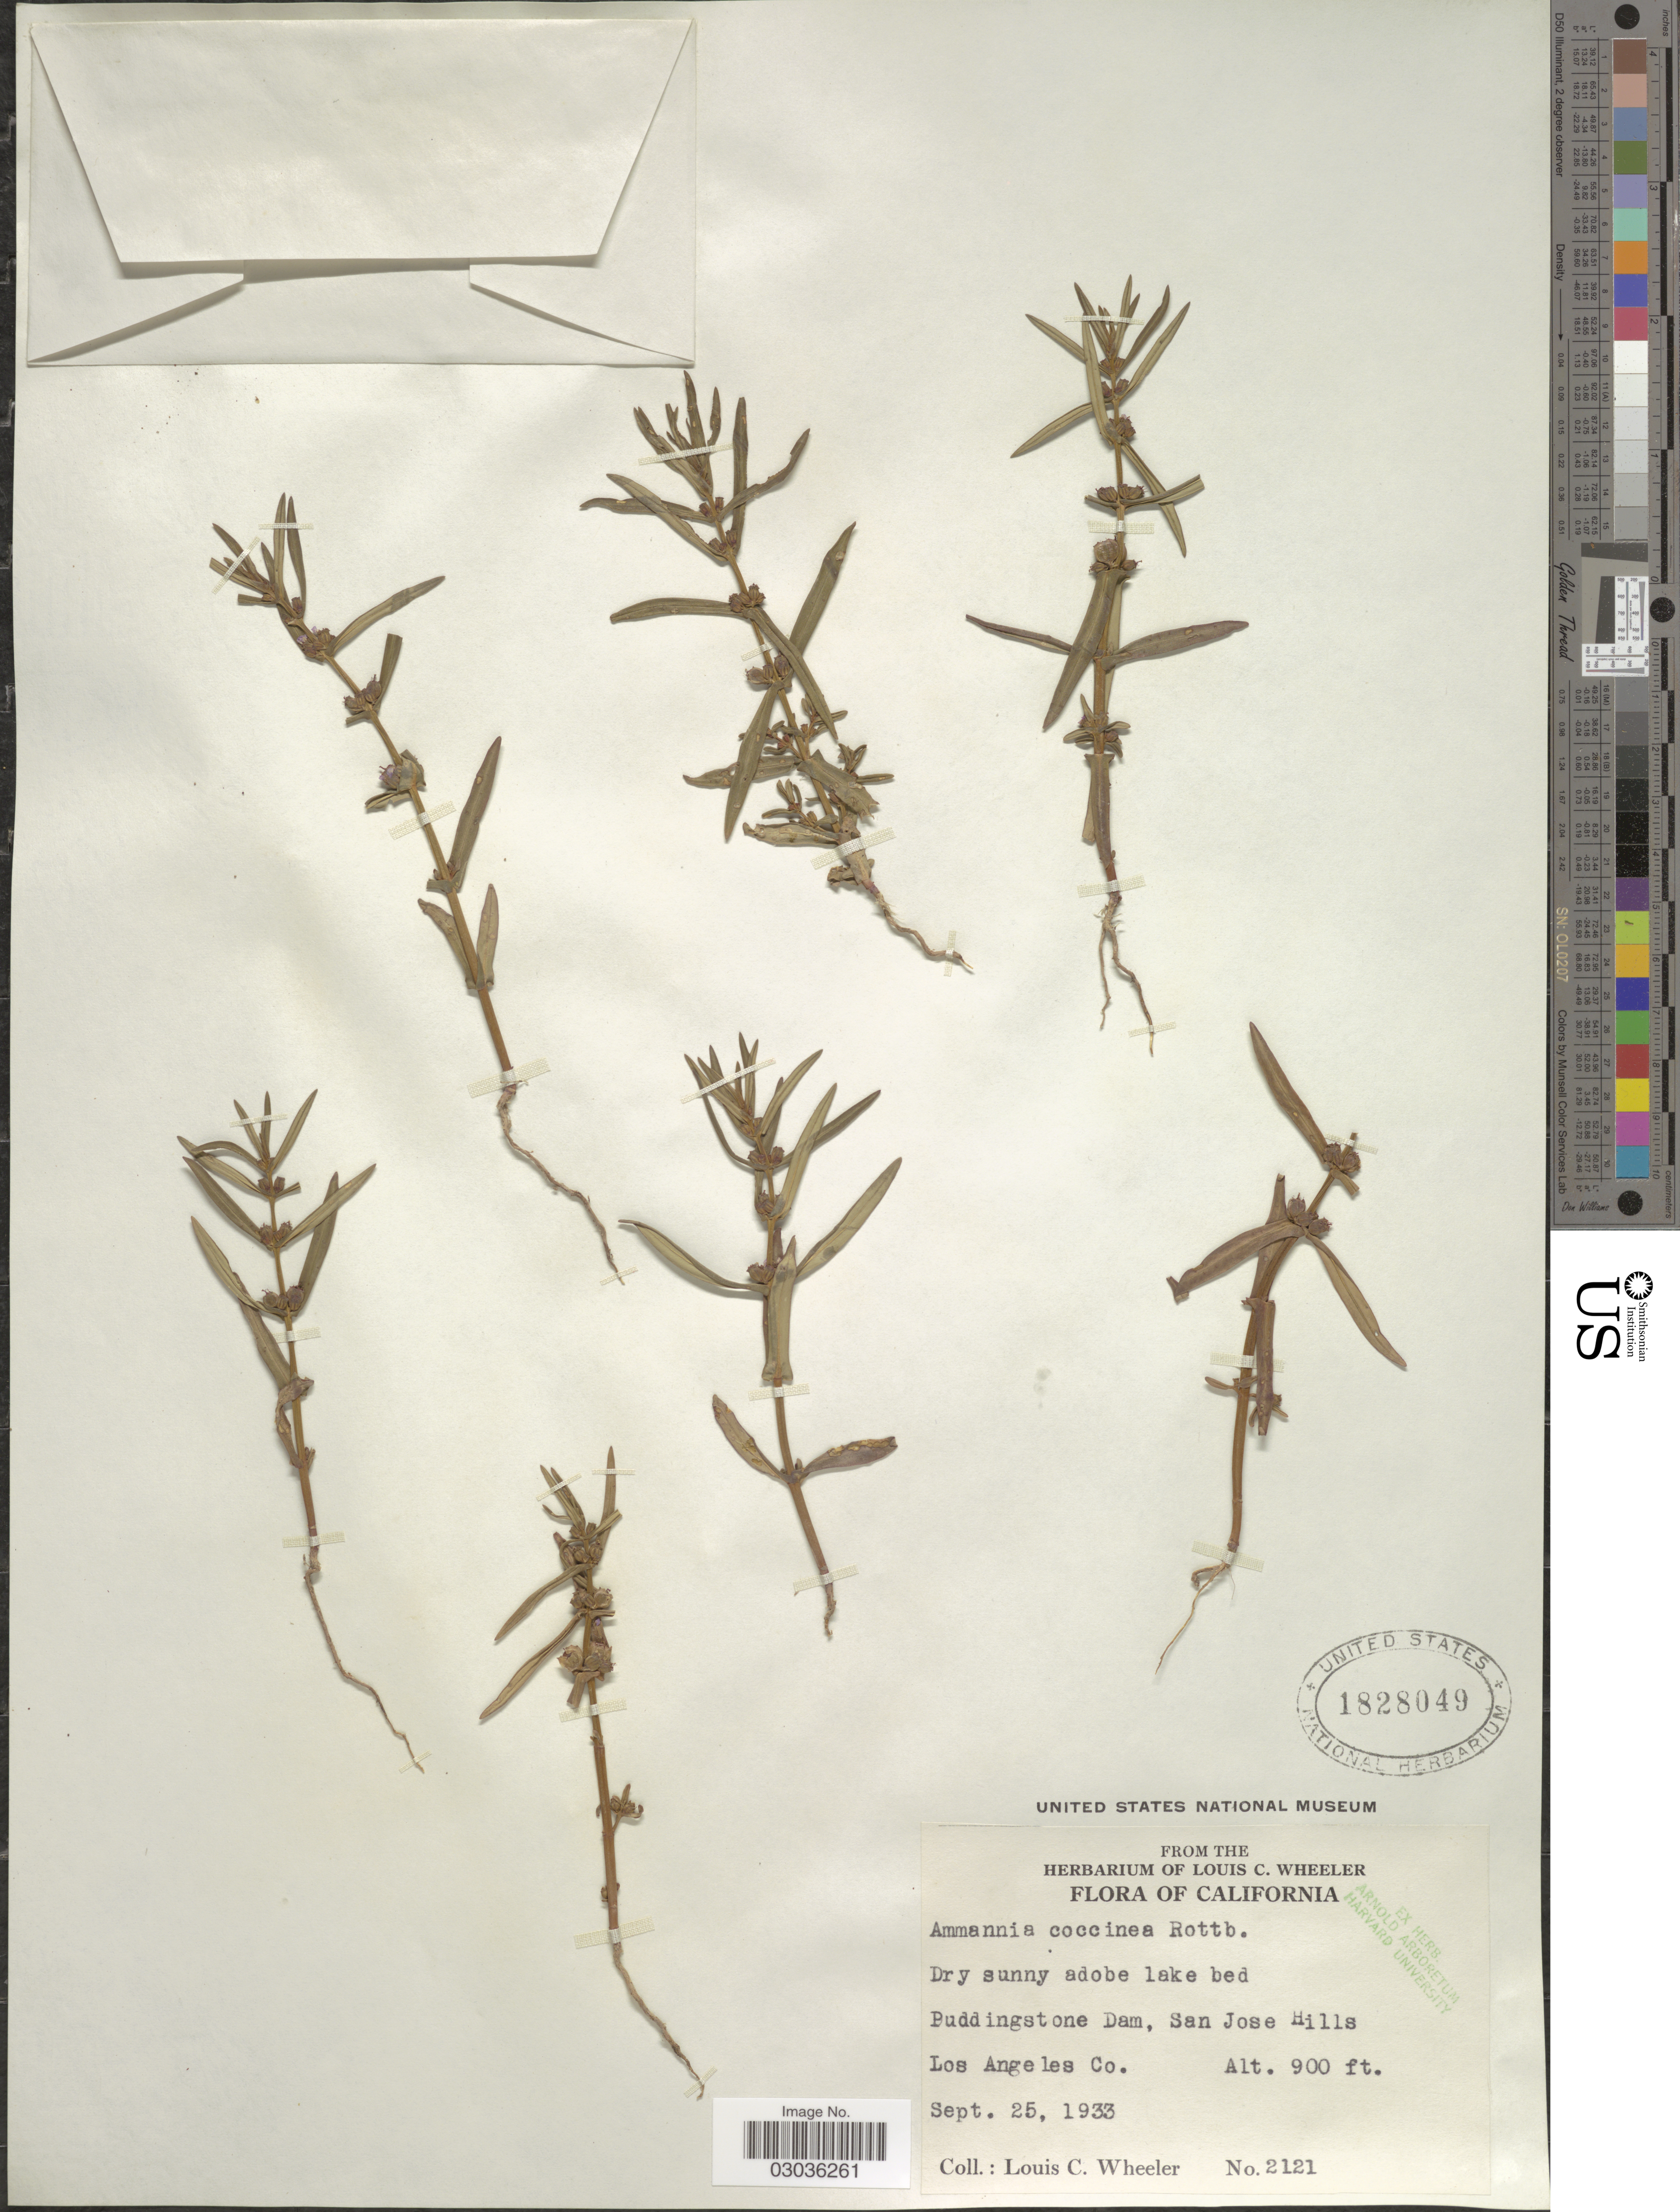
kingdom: Plantae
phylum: Tracheophyta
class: Magnoliopsida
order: Myrtales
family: Lythraceae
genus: Ammannia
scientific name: Ammannia coccinea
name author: Rottb.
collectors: L. C. Wheeler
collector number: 2121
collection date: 1933-09-25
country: United States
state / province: California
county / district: Los Angeles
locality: Dry sunny adobe lake bed Buddingstone Dam, San Jose Hills, Los Angeles Co.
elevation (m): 274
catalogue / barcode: US 1828049